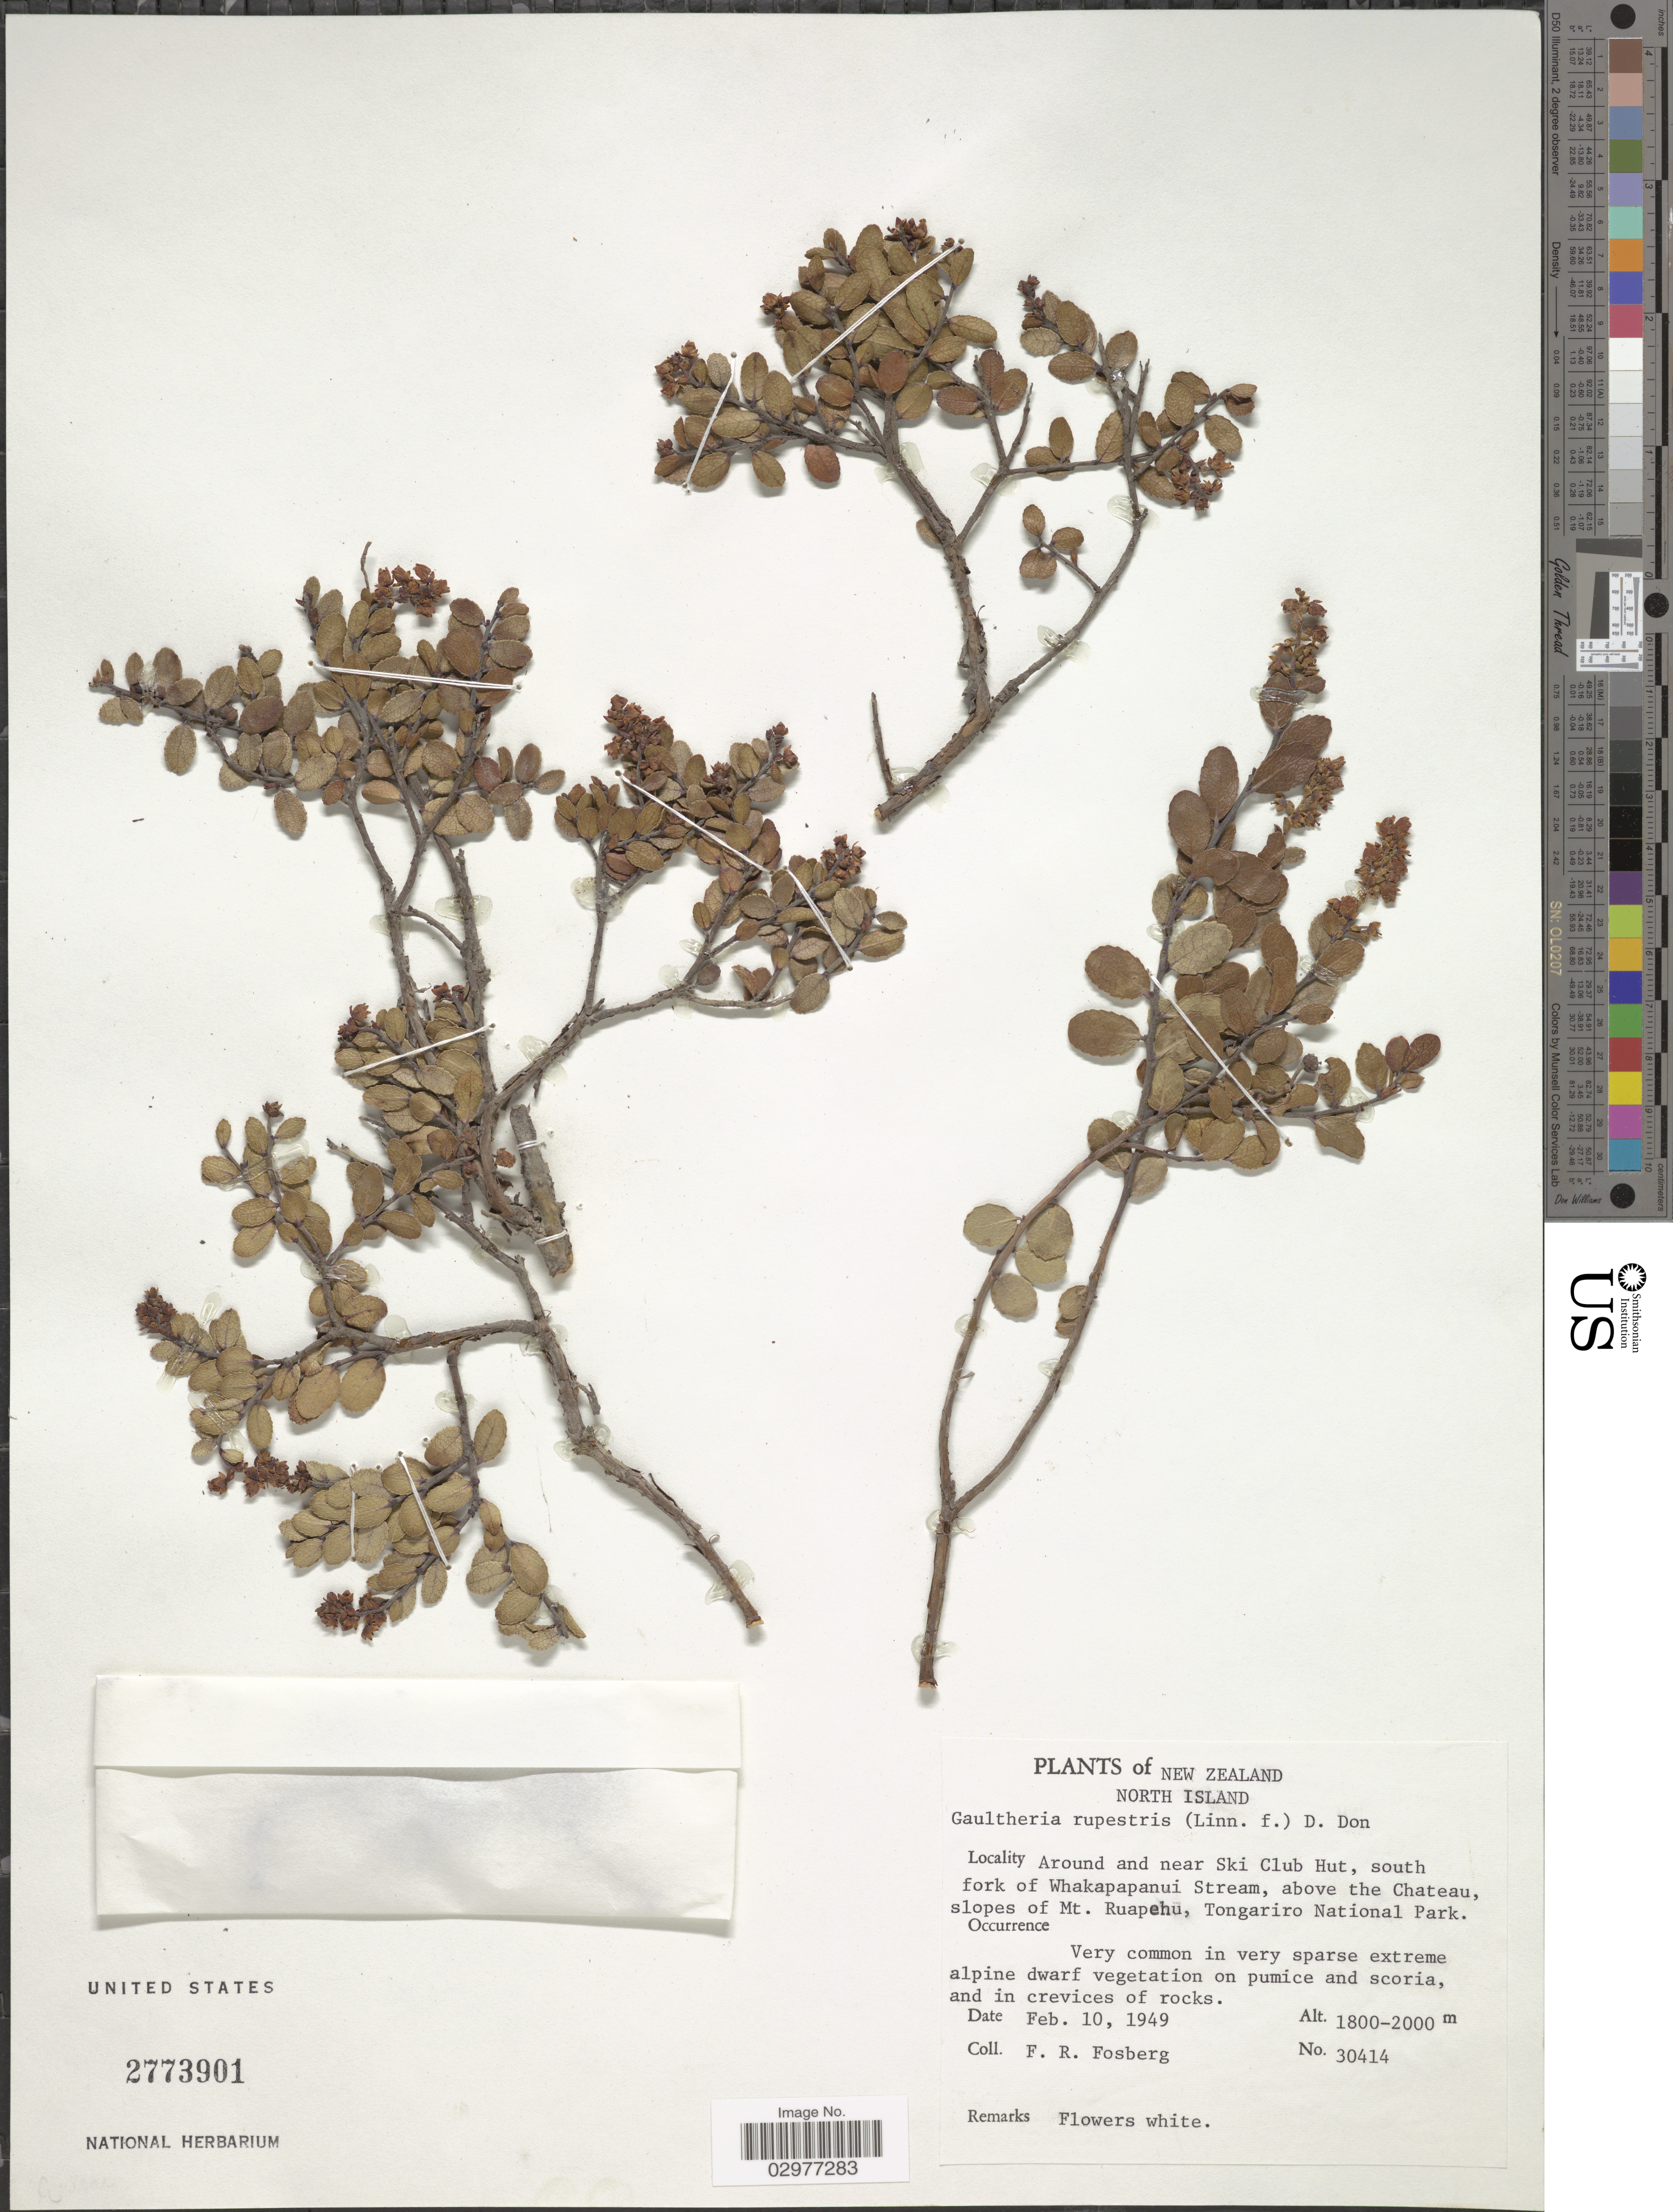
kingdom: Plantae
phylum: Tracheophyta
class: Magnoliopsida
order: Ericales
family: Ericaceae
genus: Gaultheria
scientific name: Gaultheria rupestris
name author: (L. f.) R. Br.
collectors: F. R. Fosberg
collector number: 30414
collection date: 1949-02-10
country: New Zealand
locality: North Island. Around and near Ski Club Hut, south fork of Whakapapanui Stream, above the Chateau, slopes of Mt. Ruapehu, Tongariro National Park.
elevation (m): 1800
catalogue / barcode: US 2773901